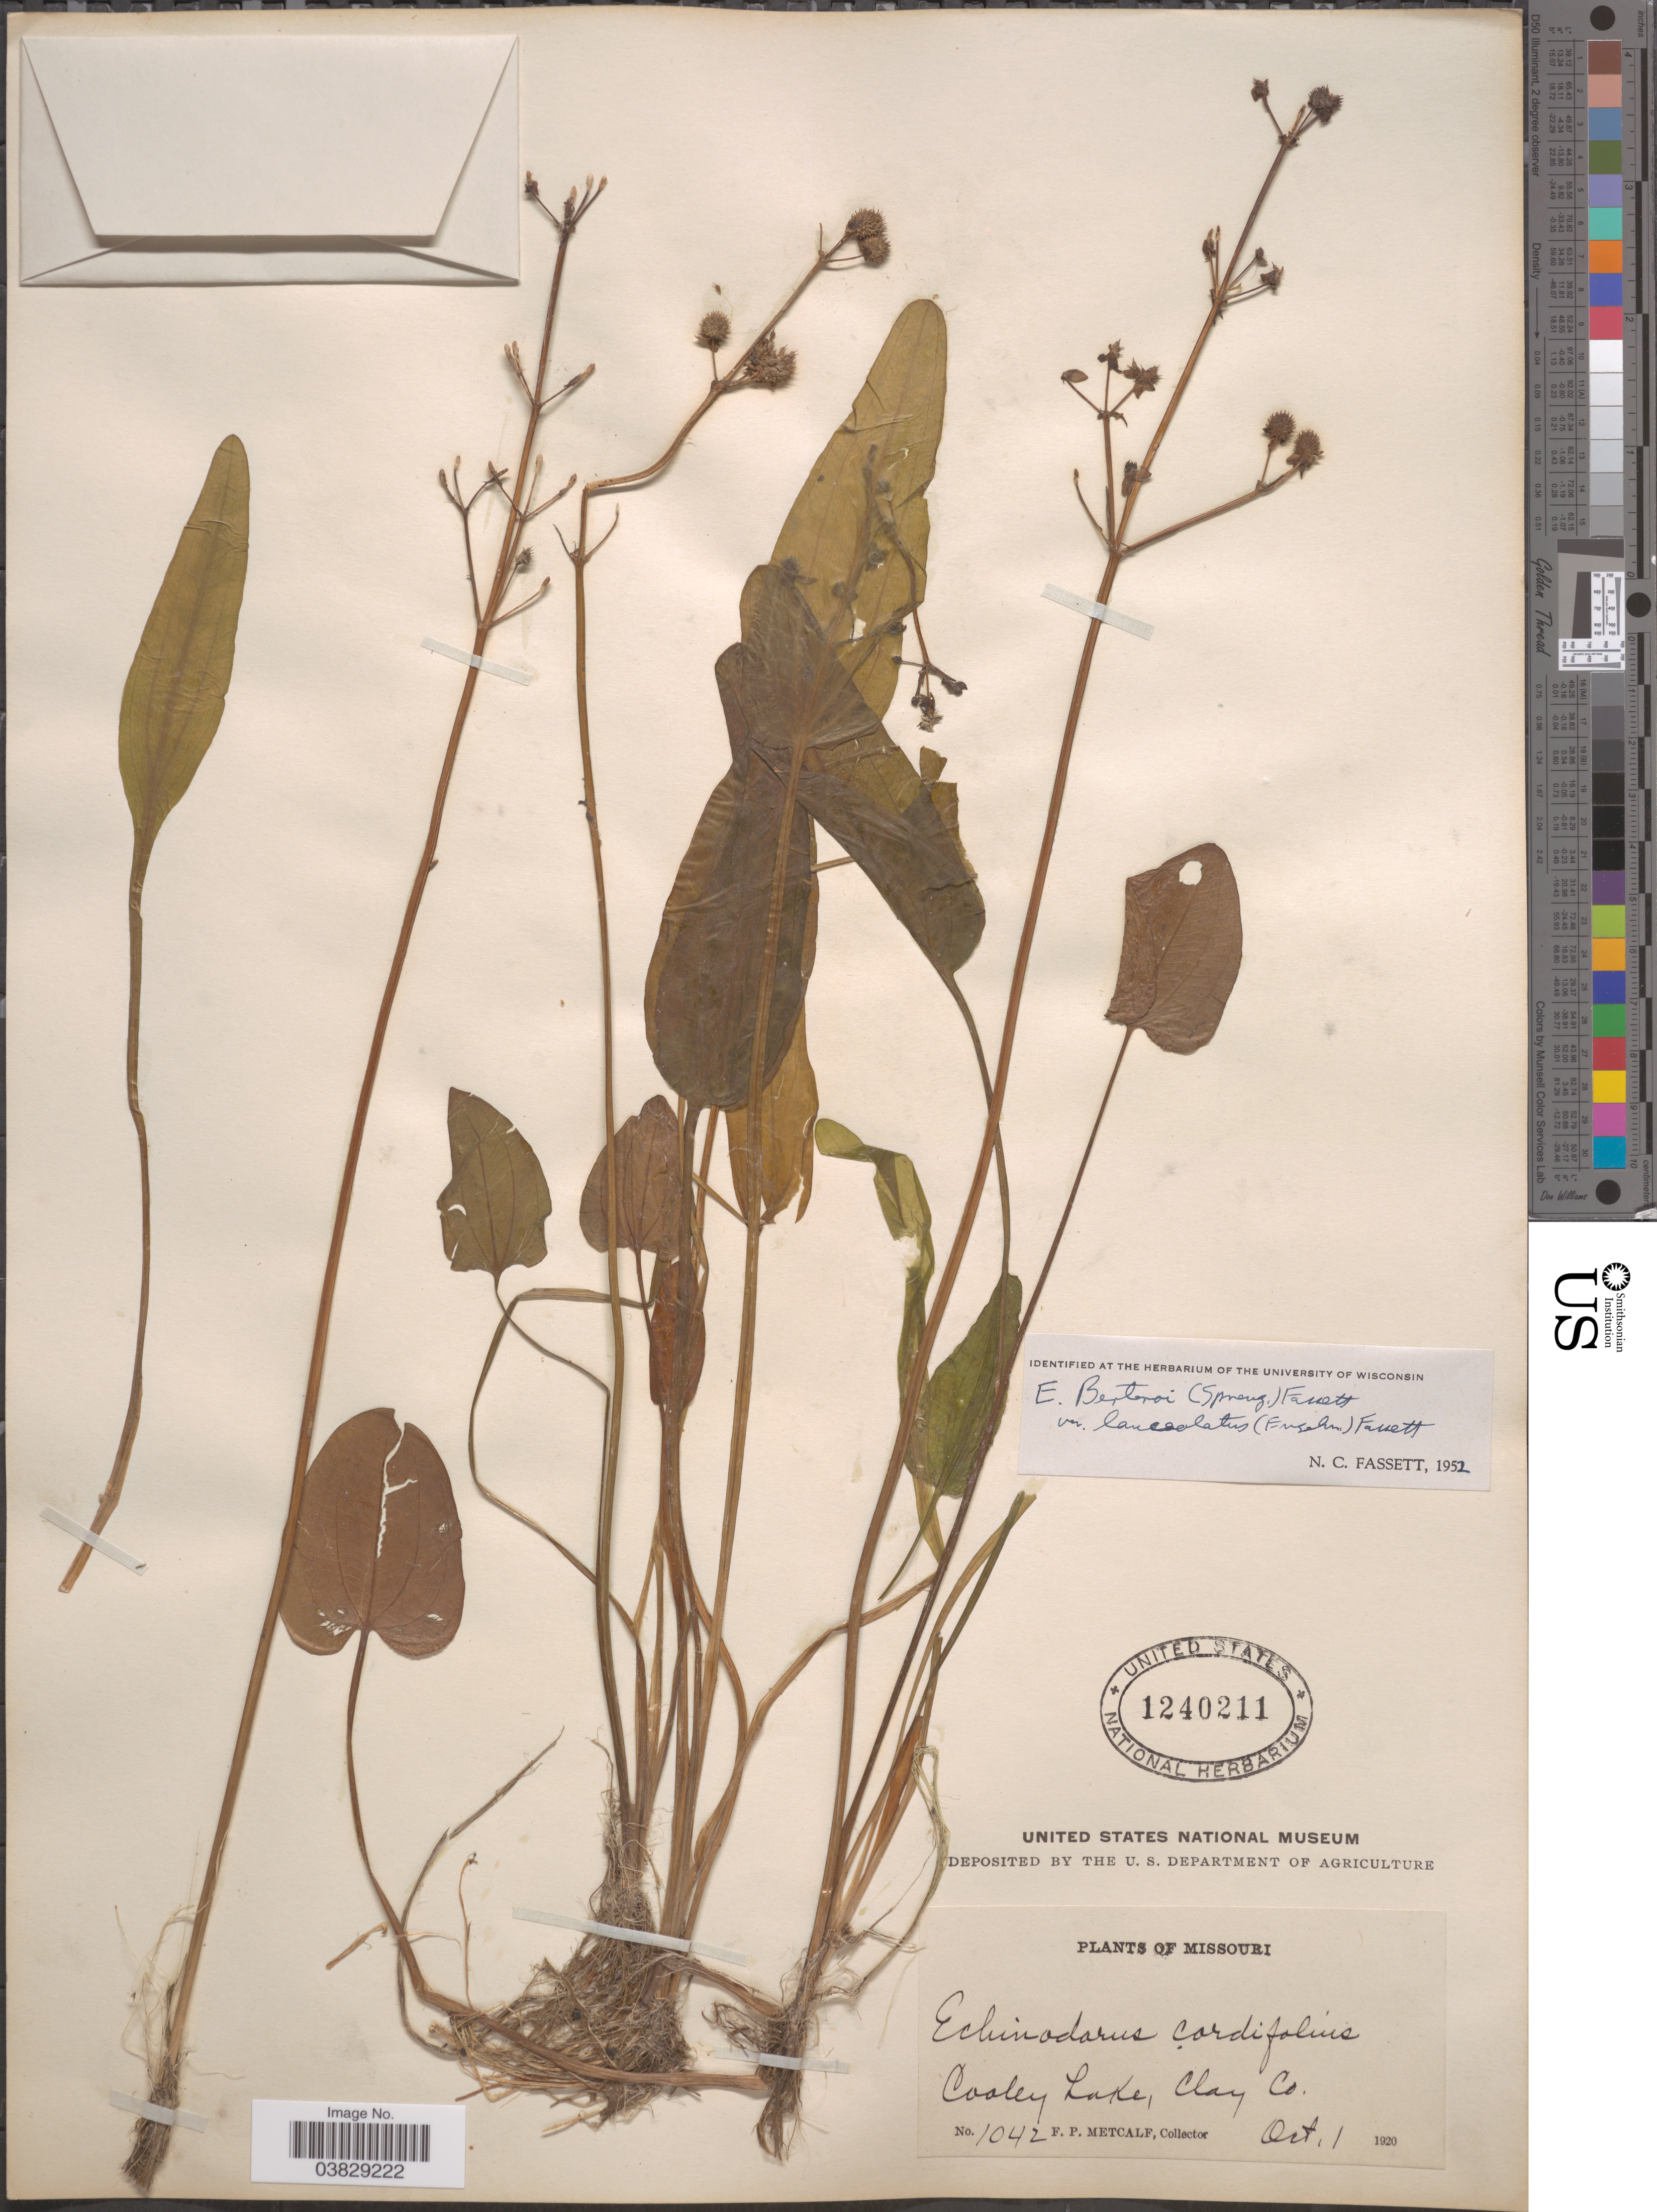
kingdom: Plantae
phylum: Tracheophyta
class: Liliopsida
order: Alismatales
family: Alismataceae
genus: Echinodorus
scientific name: Echinodorus berteroi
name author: (Spreng.) Fassett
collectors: F. Metcalf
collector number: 1042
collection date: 1920-10-01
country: United States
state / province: Missouri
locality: Cooley Lake, Clay Co.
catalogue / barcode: US 1240211